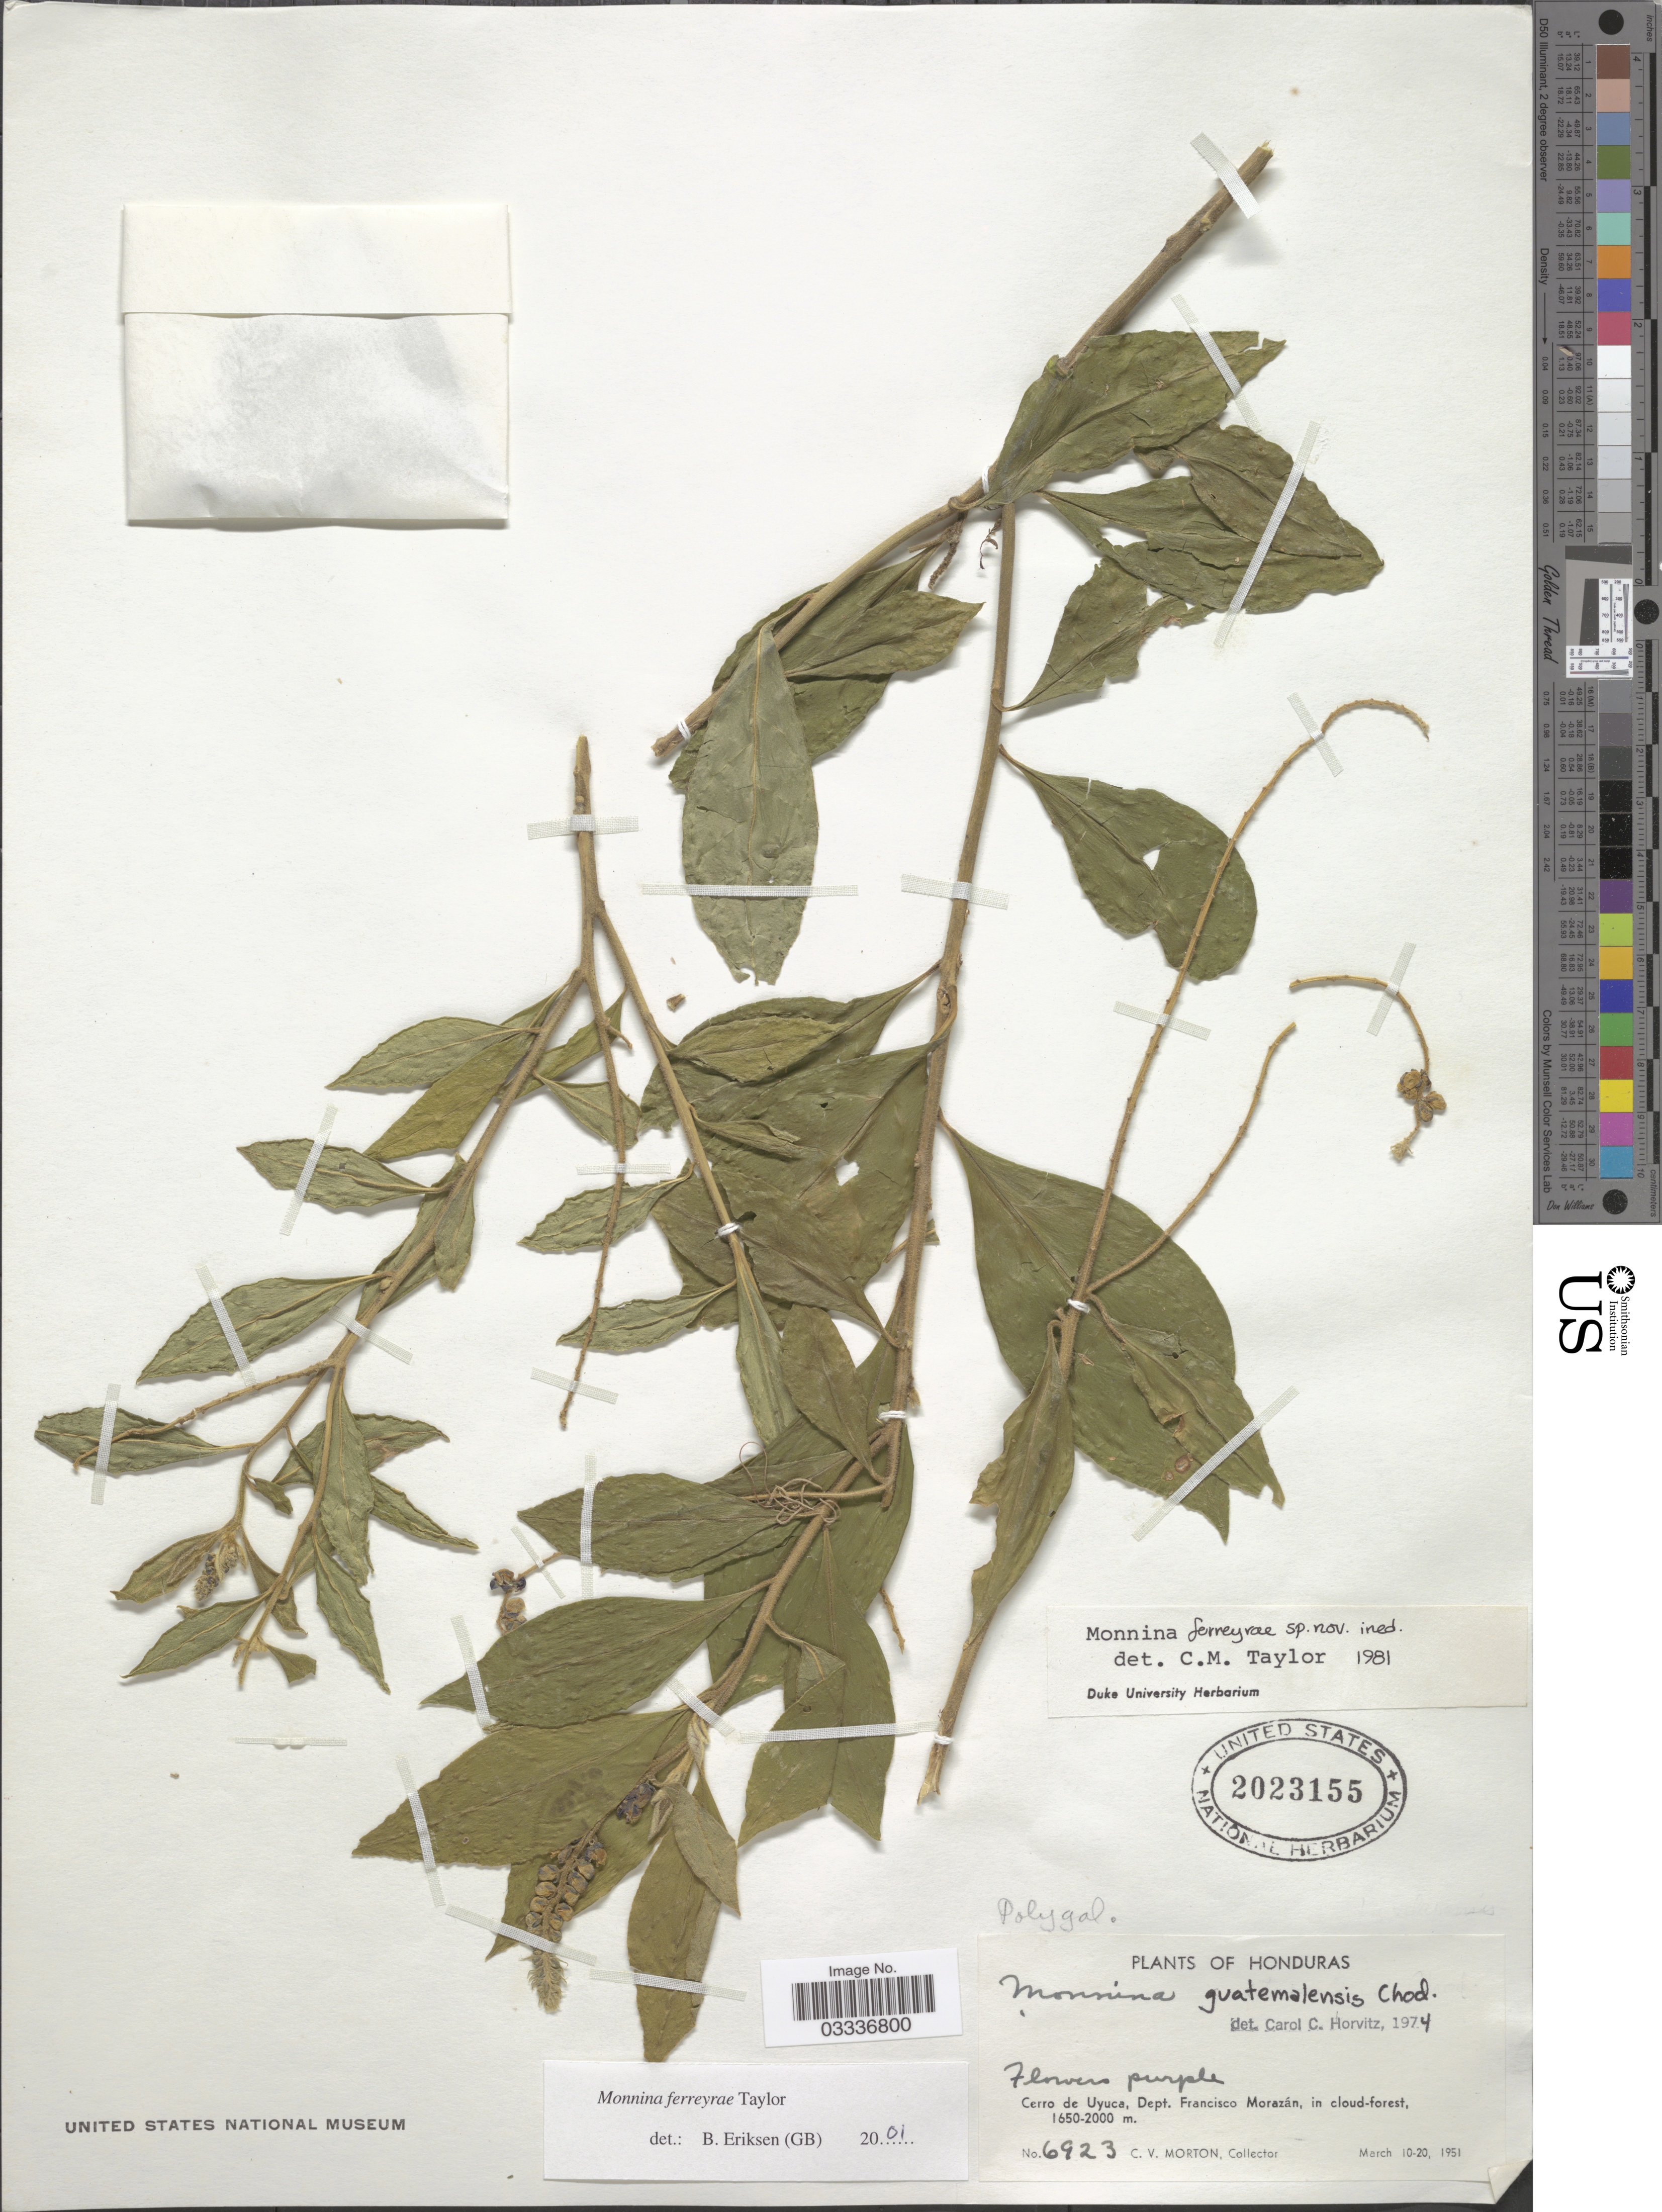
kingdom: Plantae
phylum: Tracheophyta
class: Magnoliopsida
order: Fabales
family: Polygalaceae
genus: Monnina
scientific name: Monnina ferreyrae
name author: C.M. Taylor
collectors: C. V. Morton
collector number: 6923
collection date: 1951-03-10/1951-03-20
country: Honduras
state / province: Fco. Morazán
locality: Cerro de Uyuca, Dept. Francisco Morazán.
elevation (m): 1650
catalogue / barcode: US 2033155